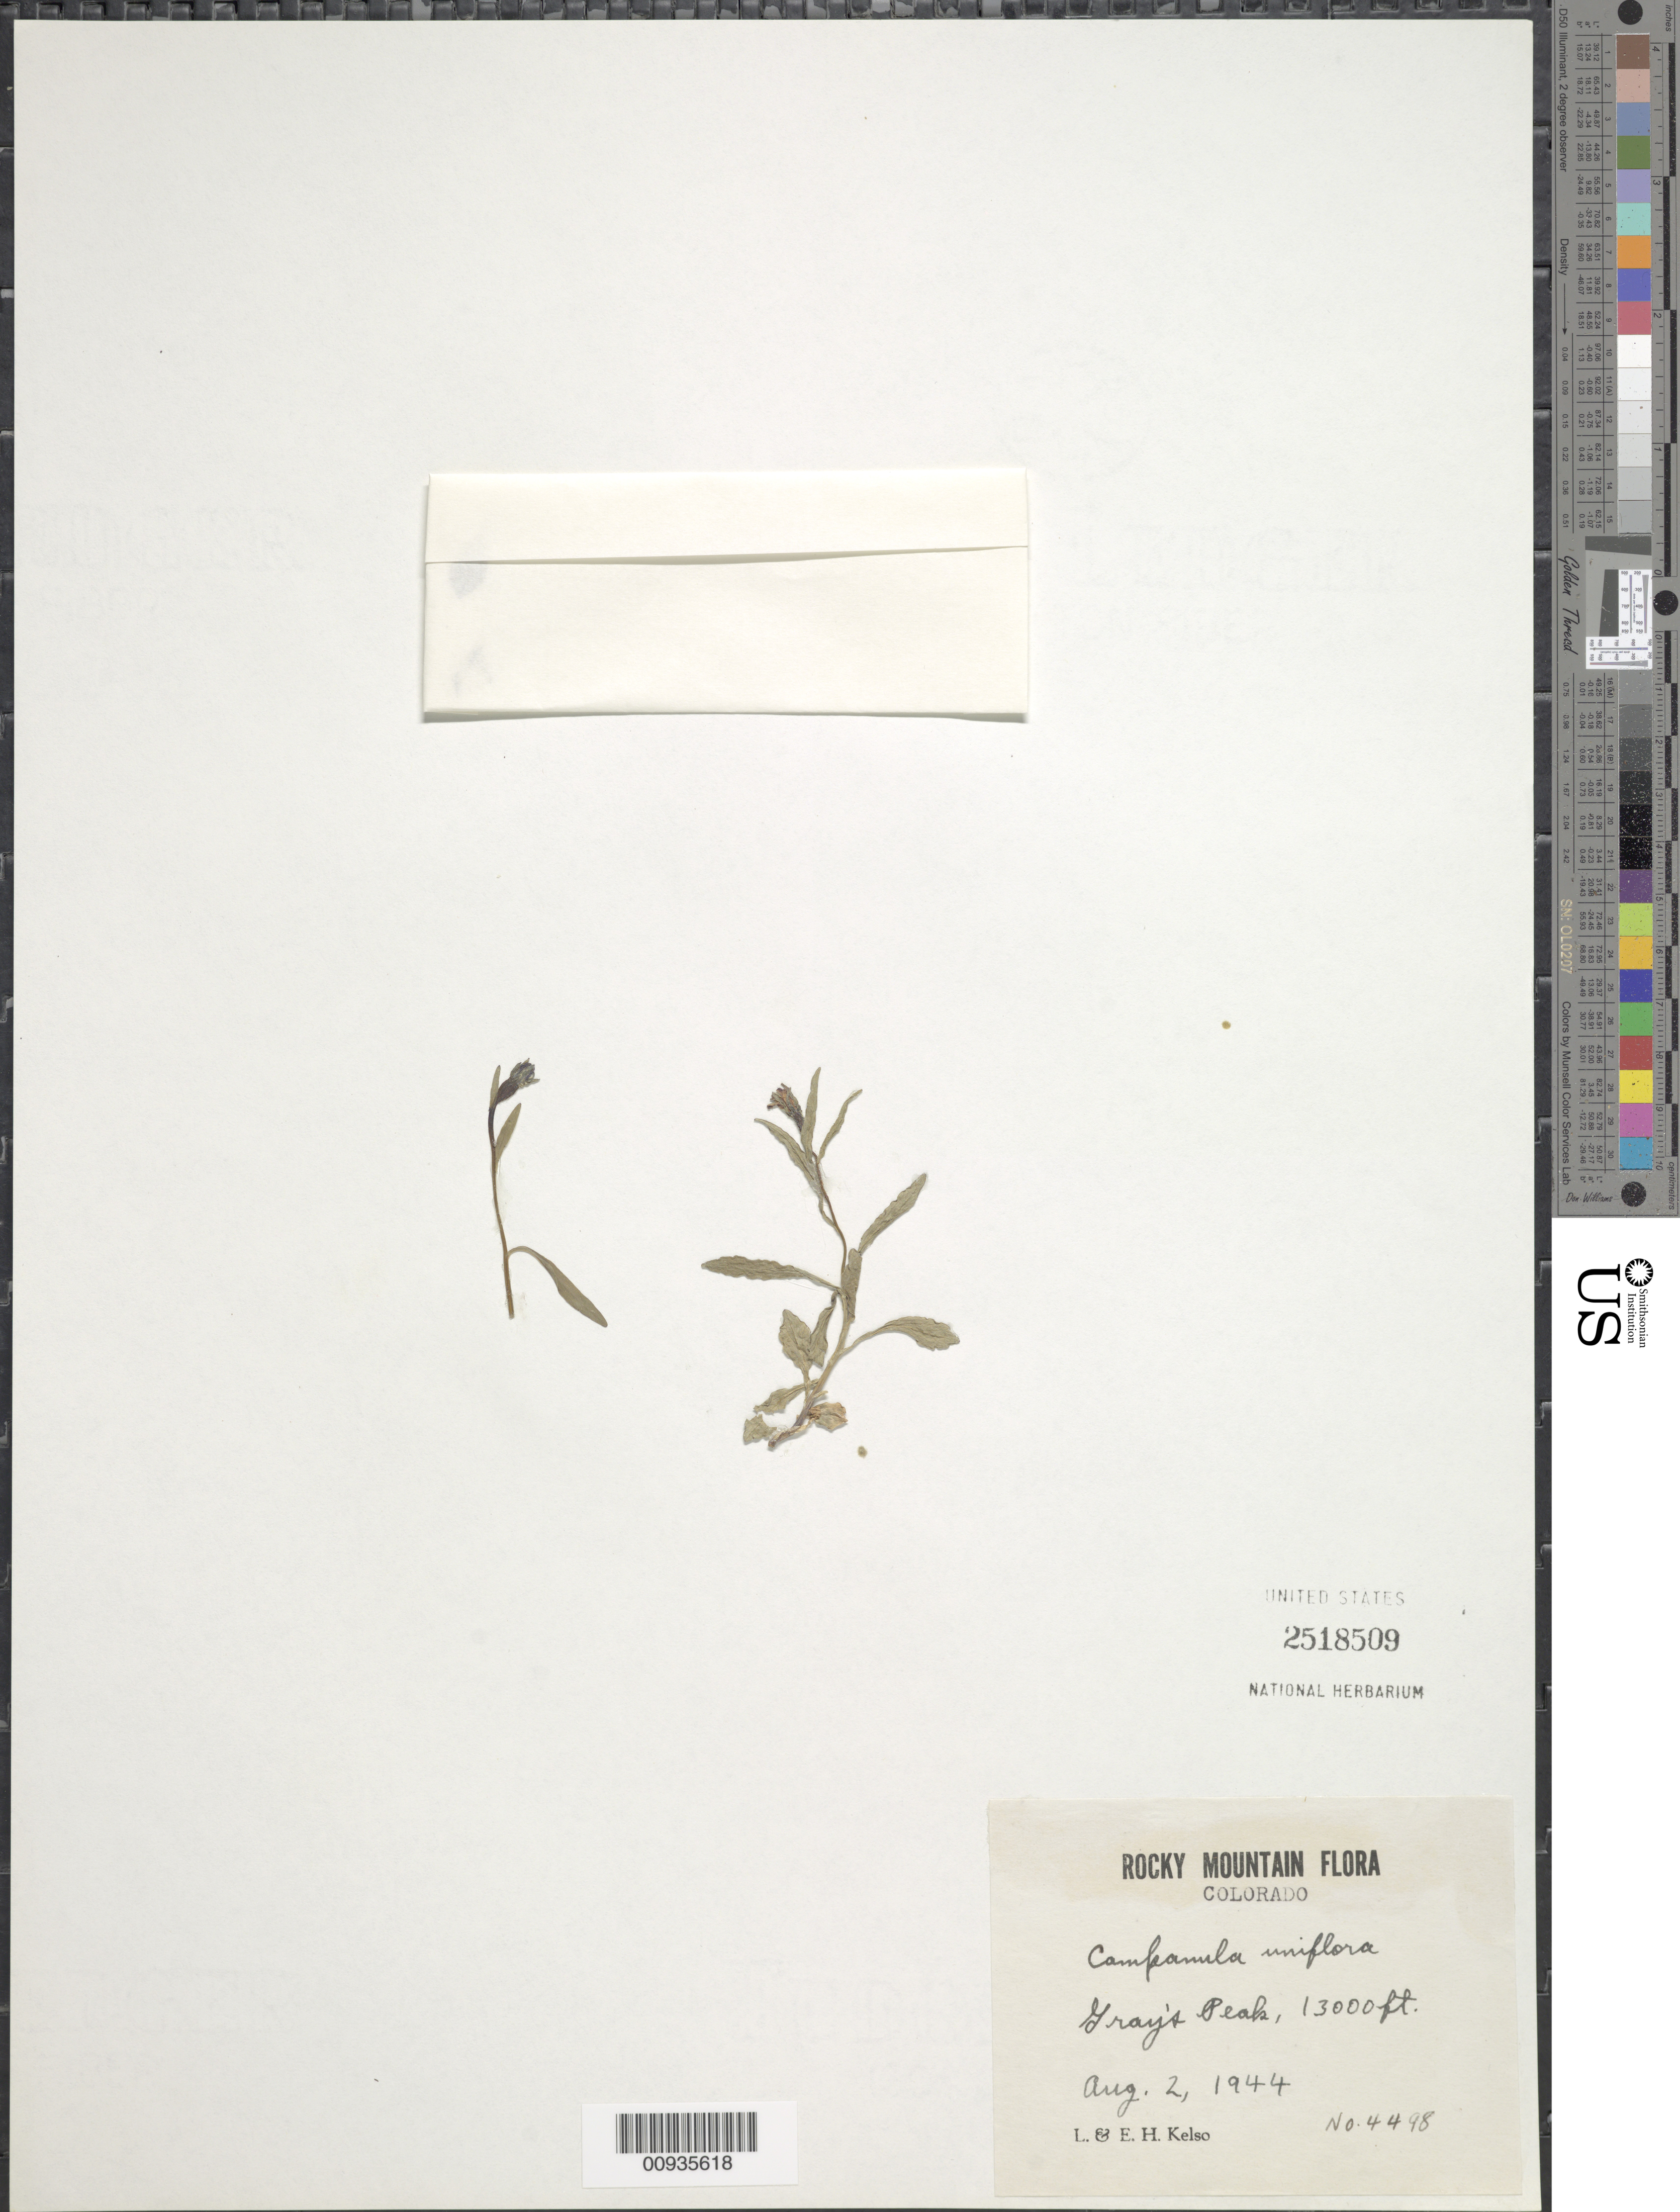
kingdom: Plantae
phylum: Tracheophyta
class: Magnoliopsida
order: Asterales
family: Campanulaceae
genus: Campanula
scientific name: Campanula uniflora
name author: L.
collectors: L. H. Kelso & E. Kelso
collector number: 4498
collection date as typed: Aug. 2, 1944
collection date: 1944-08-02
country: United States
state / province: Colorado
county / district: Summit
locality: Gray's Peak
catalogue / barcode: US 2518509